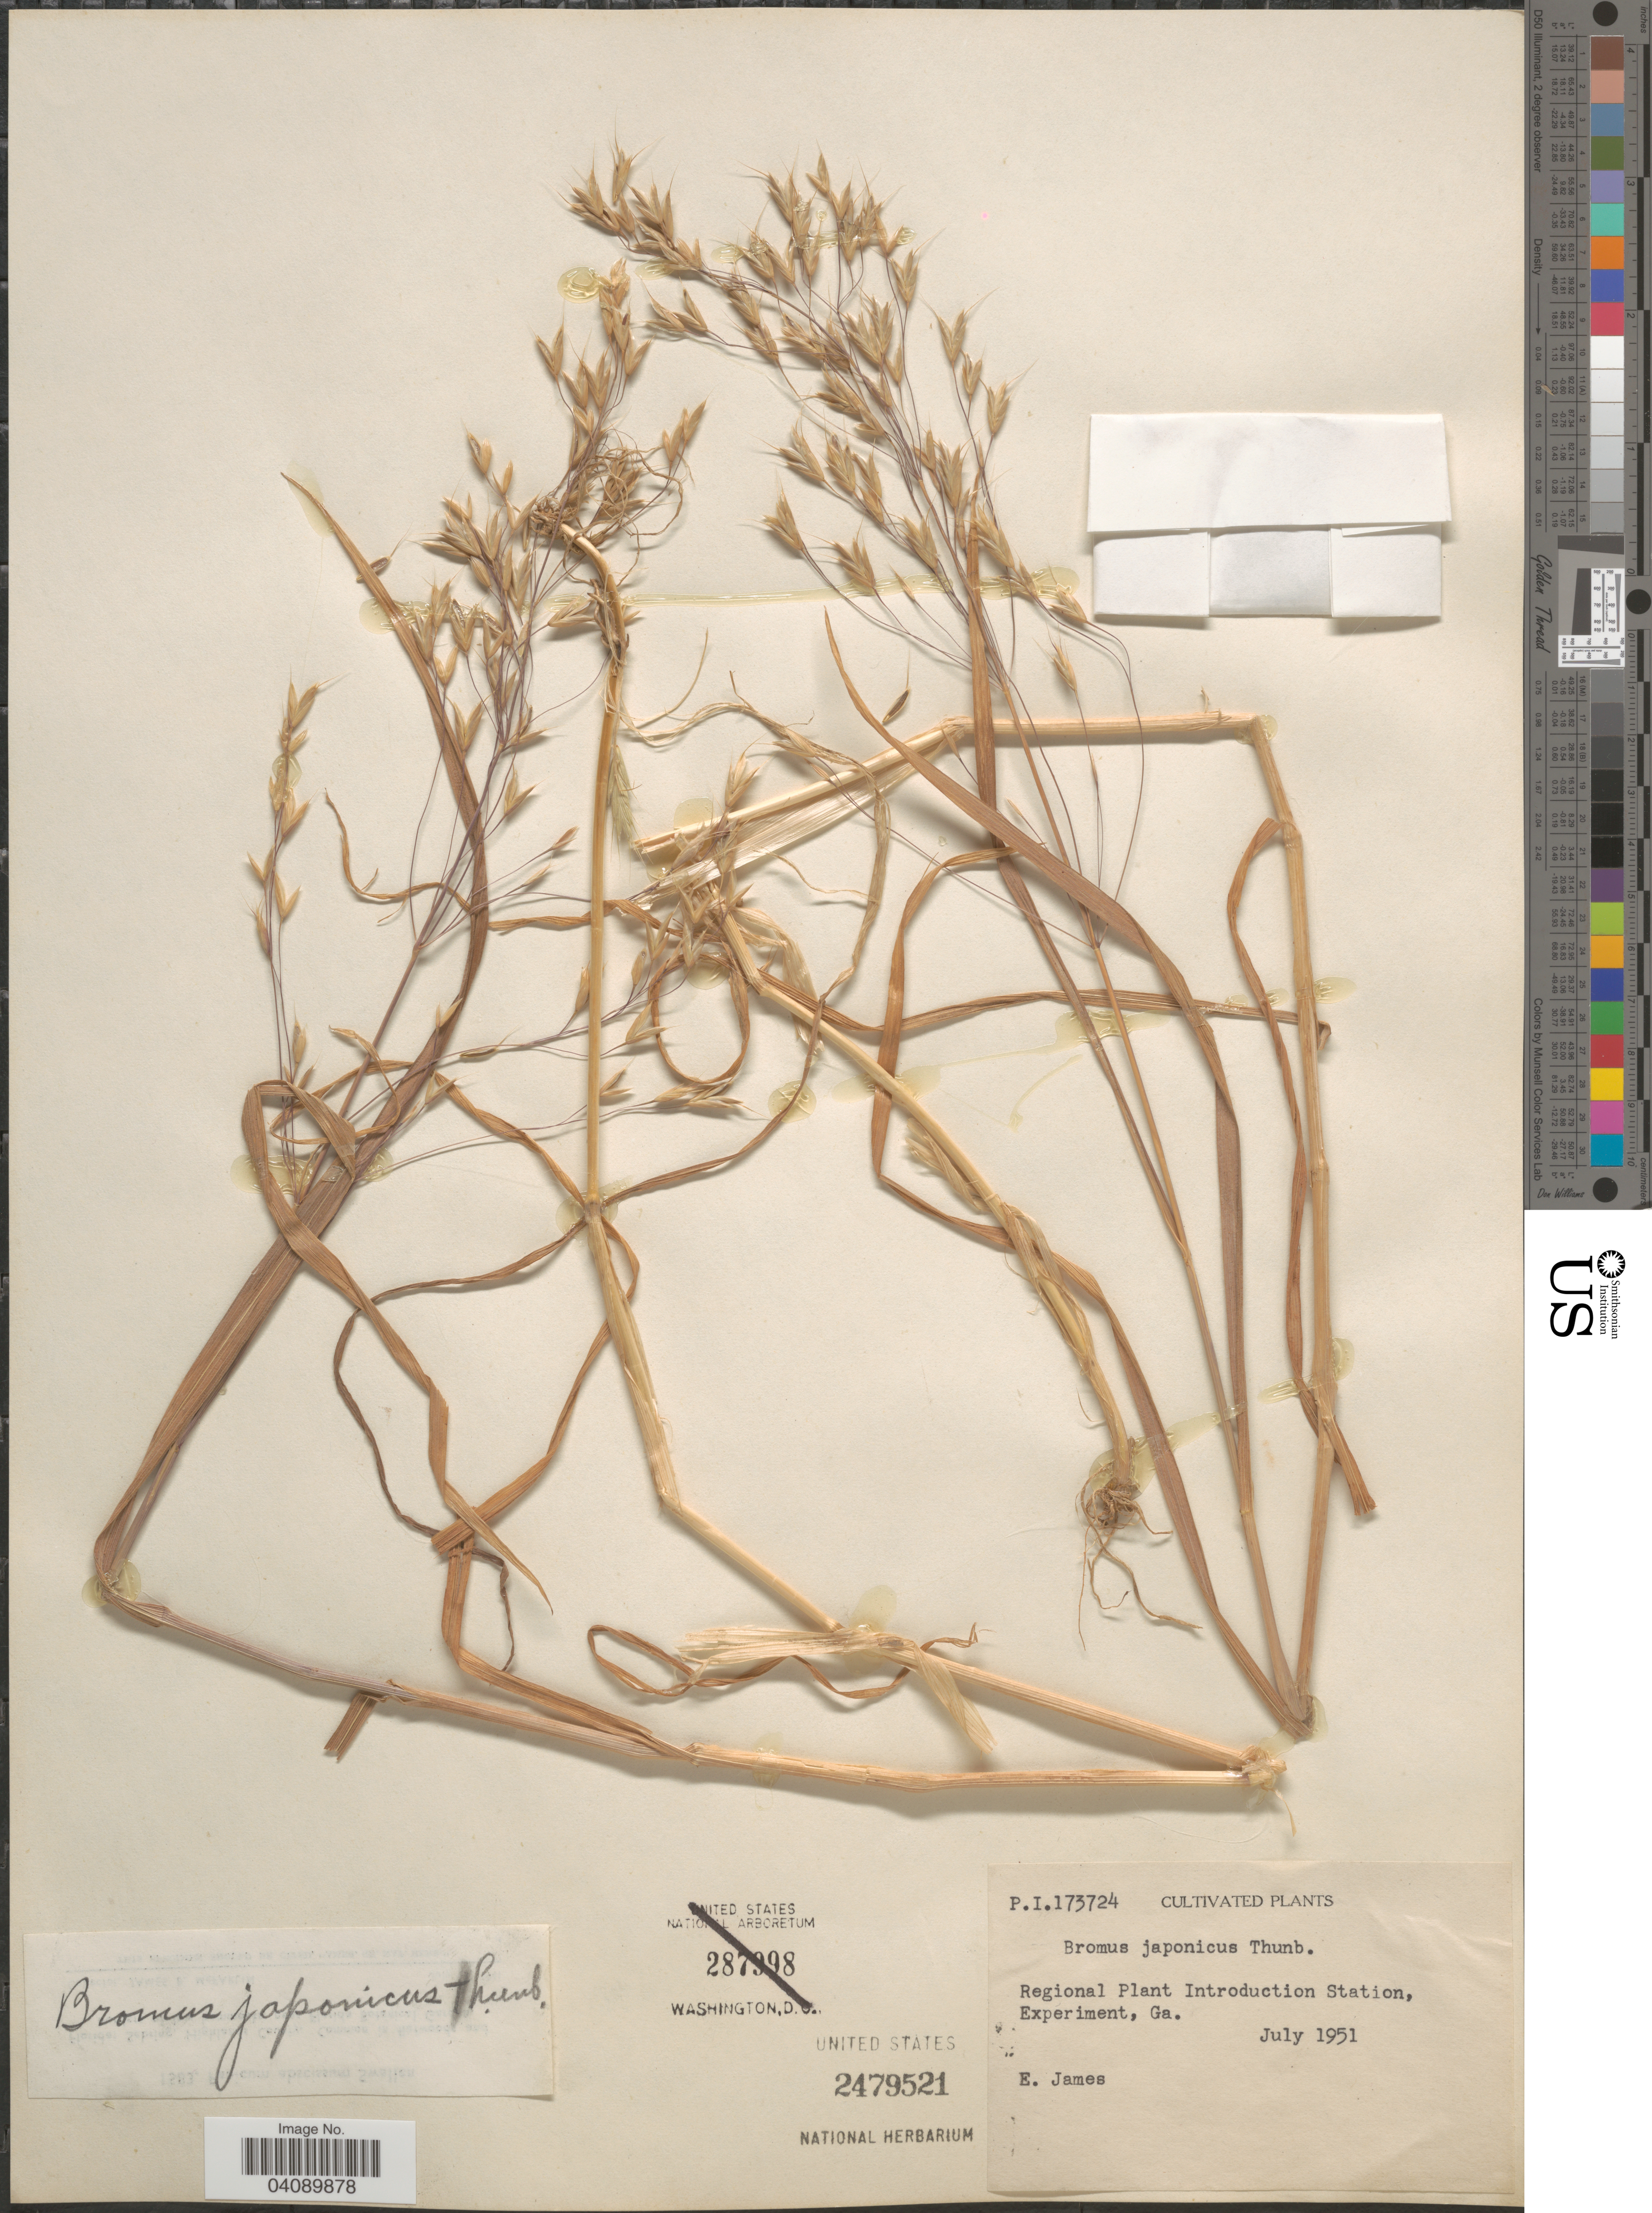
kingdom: Plantae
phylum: Tracheophyta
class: Liliopsida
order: Poales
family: Poaceae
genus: Bromus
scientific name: Bromus japonicus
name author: Houtt.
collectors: E. James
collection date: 1951-07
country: United States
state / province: Georgia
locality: Regional Plant Introduction Station, Experiment.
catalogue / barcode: US 2479521